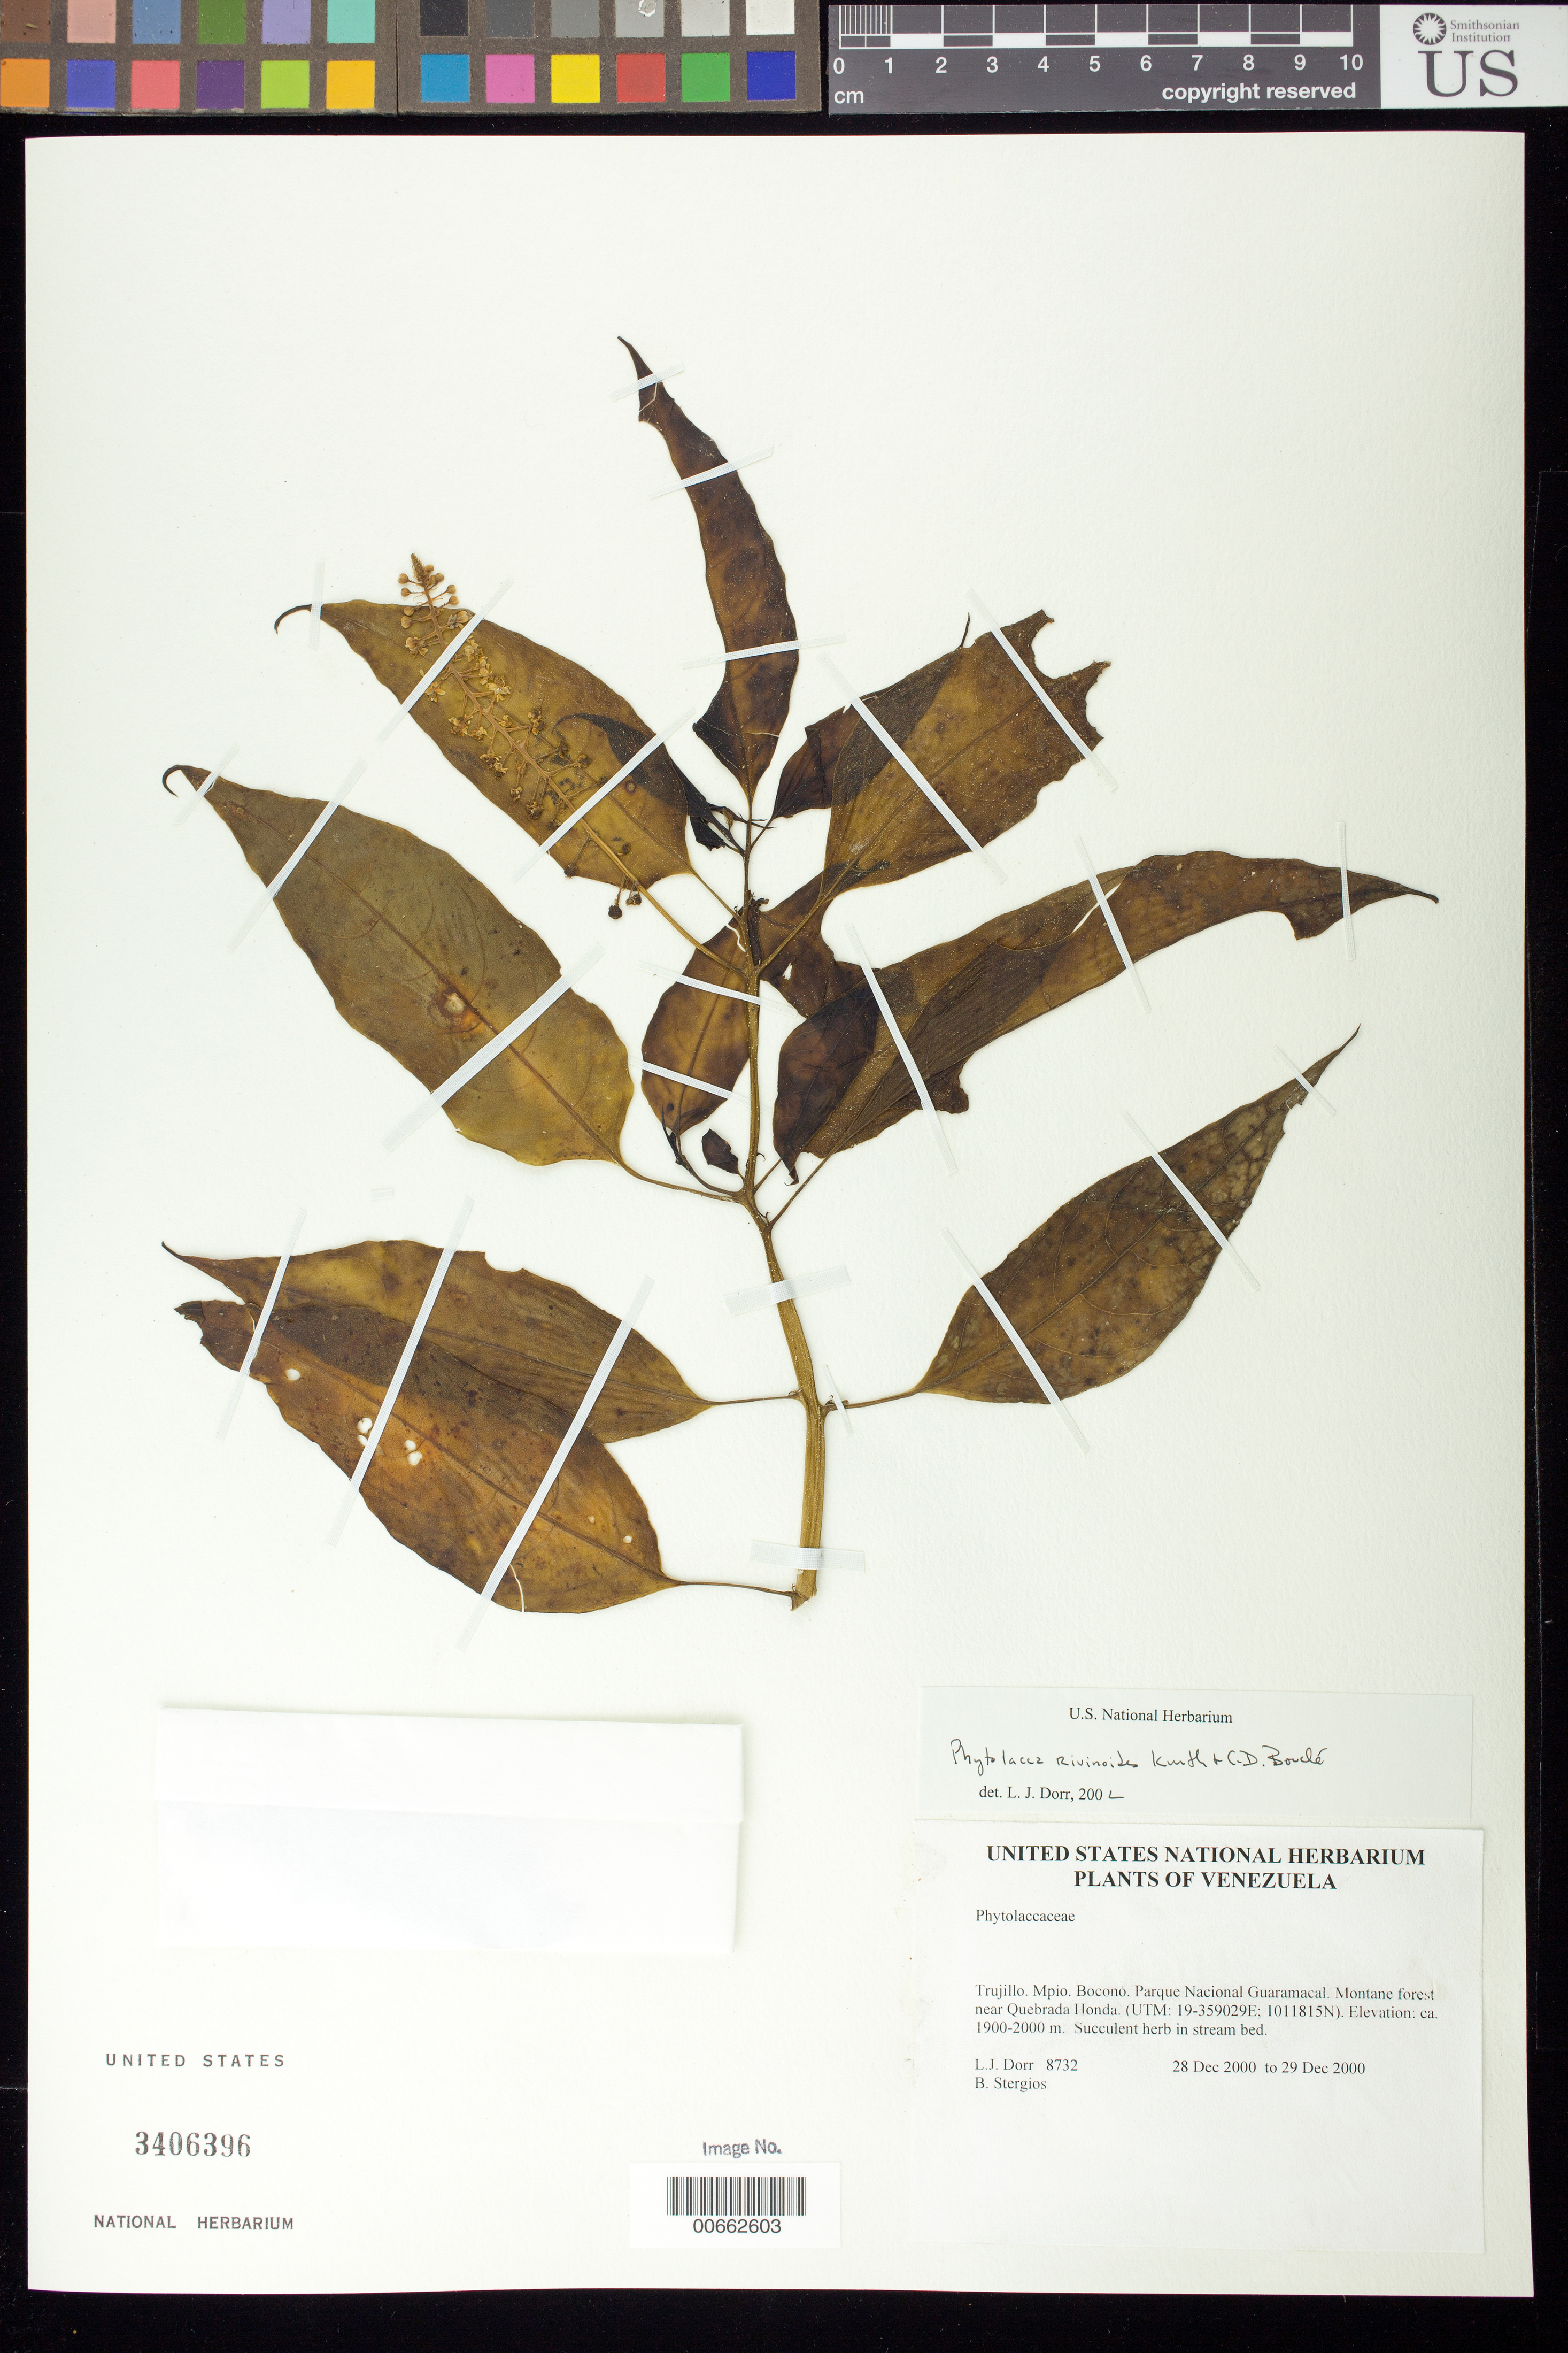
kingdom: Plantae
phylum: Tracheophyta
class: Magnoliopsida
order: Caryophyllales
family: Phytolaccaceae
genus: Phytolacca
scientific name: Phytolacca rivinoides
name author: Kunth & C.D. Bouché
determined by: Dorr, L. J., (BOT), Smithsonian Institution - National Museum of Natural History (UNITED STATES)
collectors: L. J. Dorr & B. G. Stergios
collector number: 8732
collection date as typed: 28 Dec 2000 to 29 Dec 2000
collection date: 2000-12-28/2000-12-29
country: Venezuela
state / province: Trujillo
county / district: Boconó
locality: Parque Nacional Guaramacal near Quebrada Honda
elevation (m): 1900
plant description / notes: PORT, US, VEN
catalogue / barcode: US 3406396